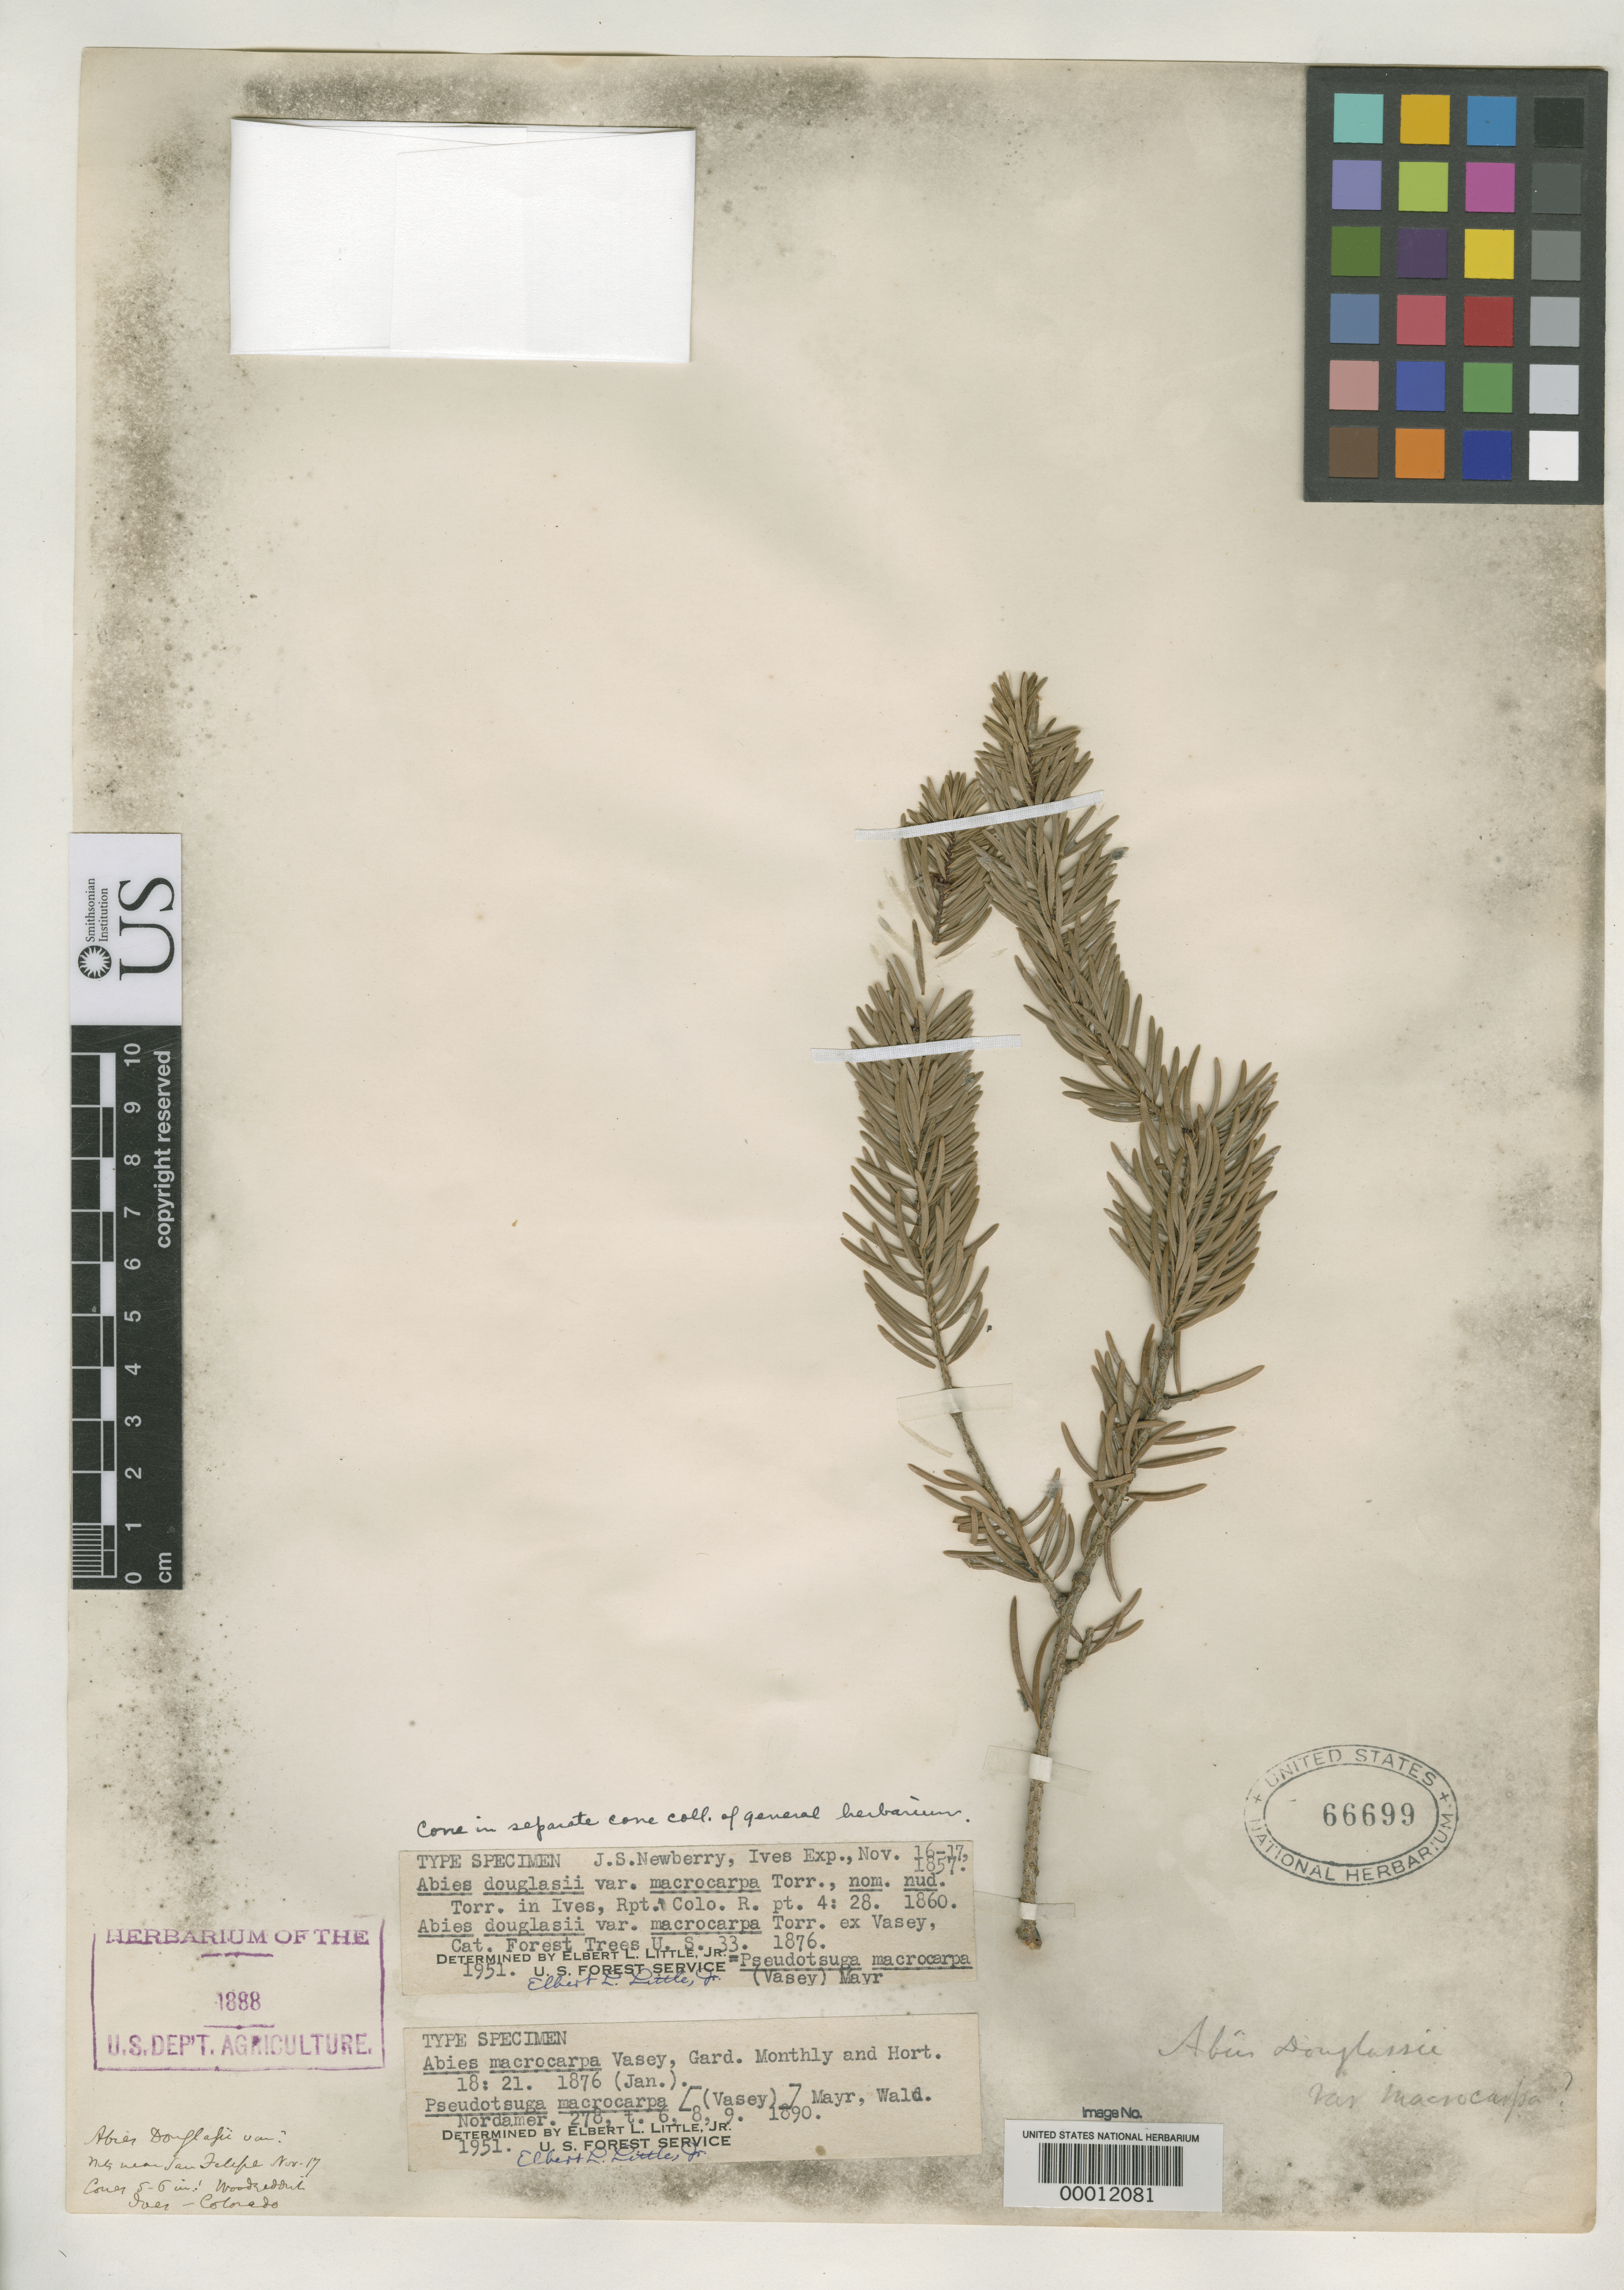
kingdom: Plantae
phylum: Tracheophyta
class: Pinopsida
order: Pinales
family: Pinaceae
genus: Abies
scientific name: Abies macrocarpa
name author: Vasey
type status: Type Collection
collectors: J. S. Newberry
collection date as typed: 16 Nov 1857 to 17 Nov 1857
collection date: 1857-11-16/1857-11-17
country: United States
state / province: California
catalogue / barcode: US 66699